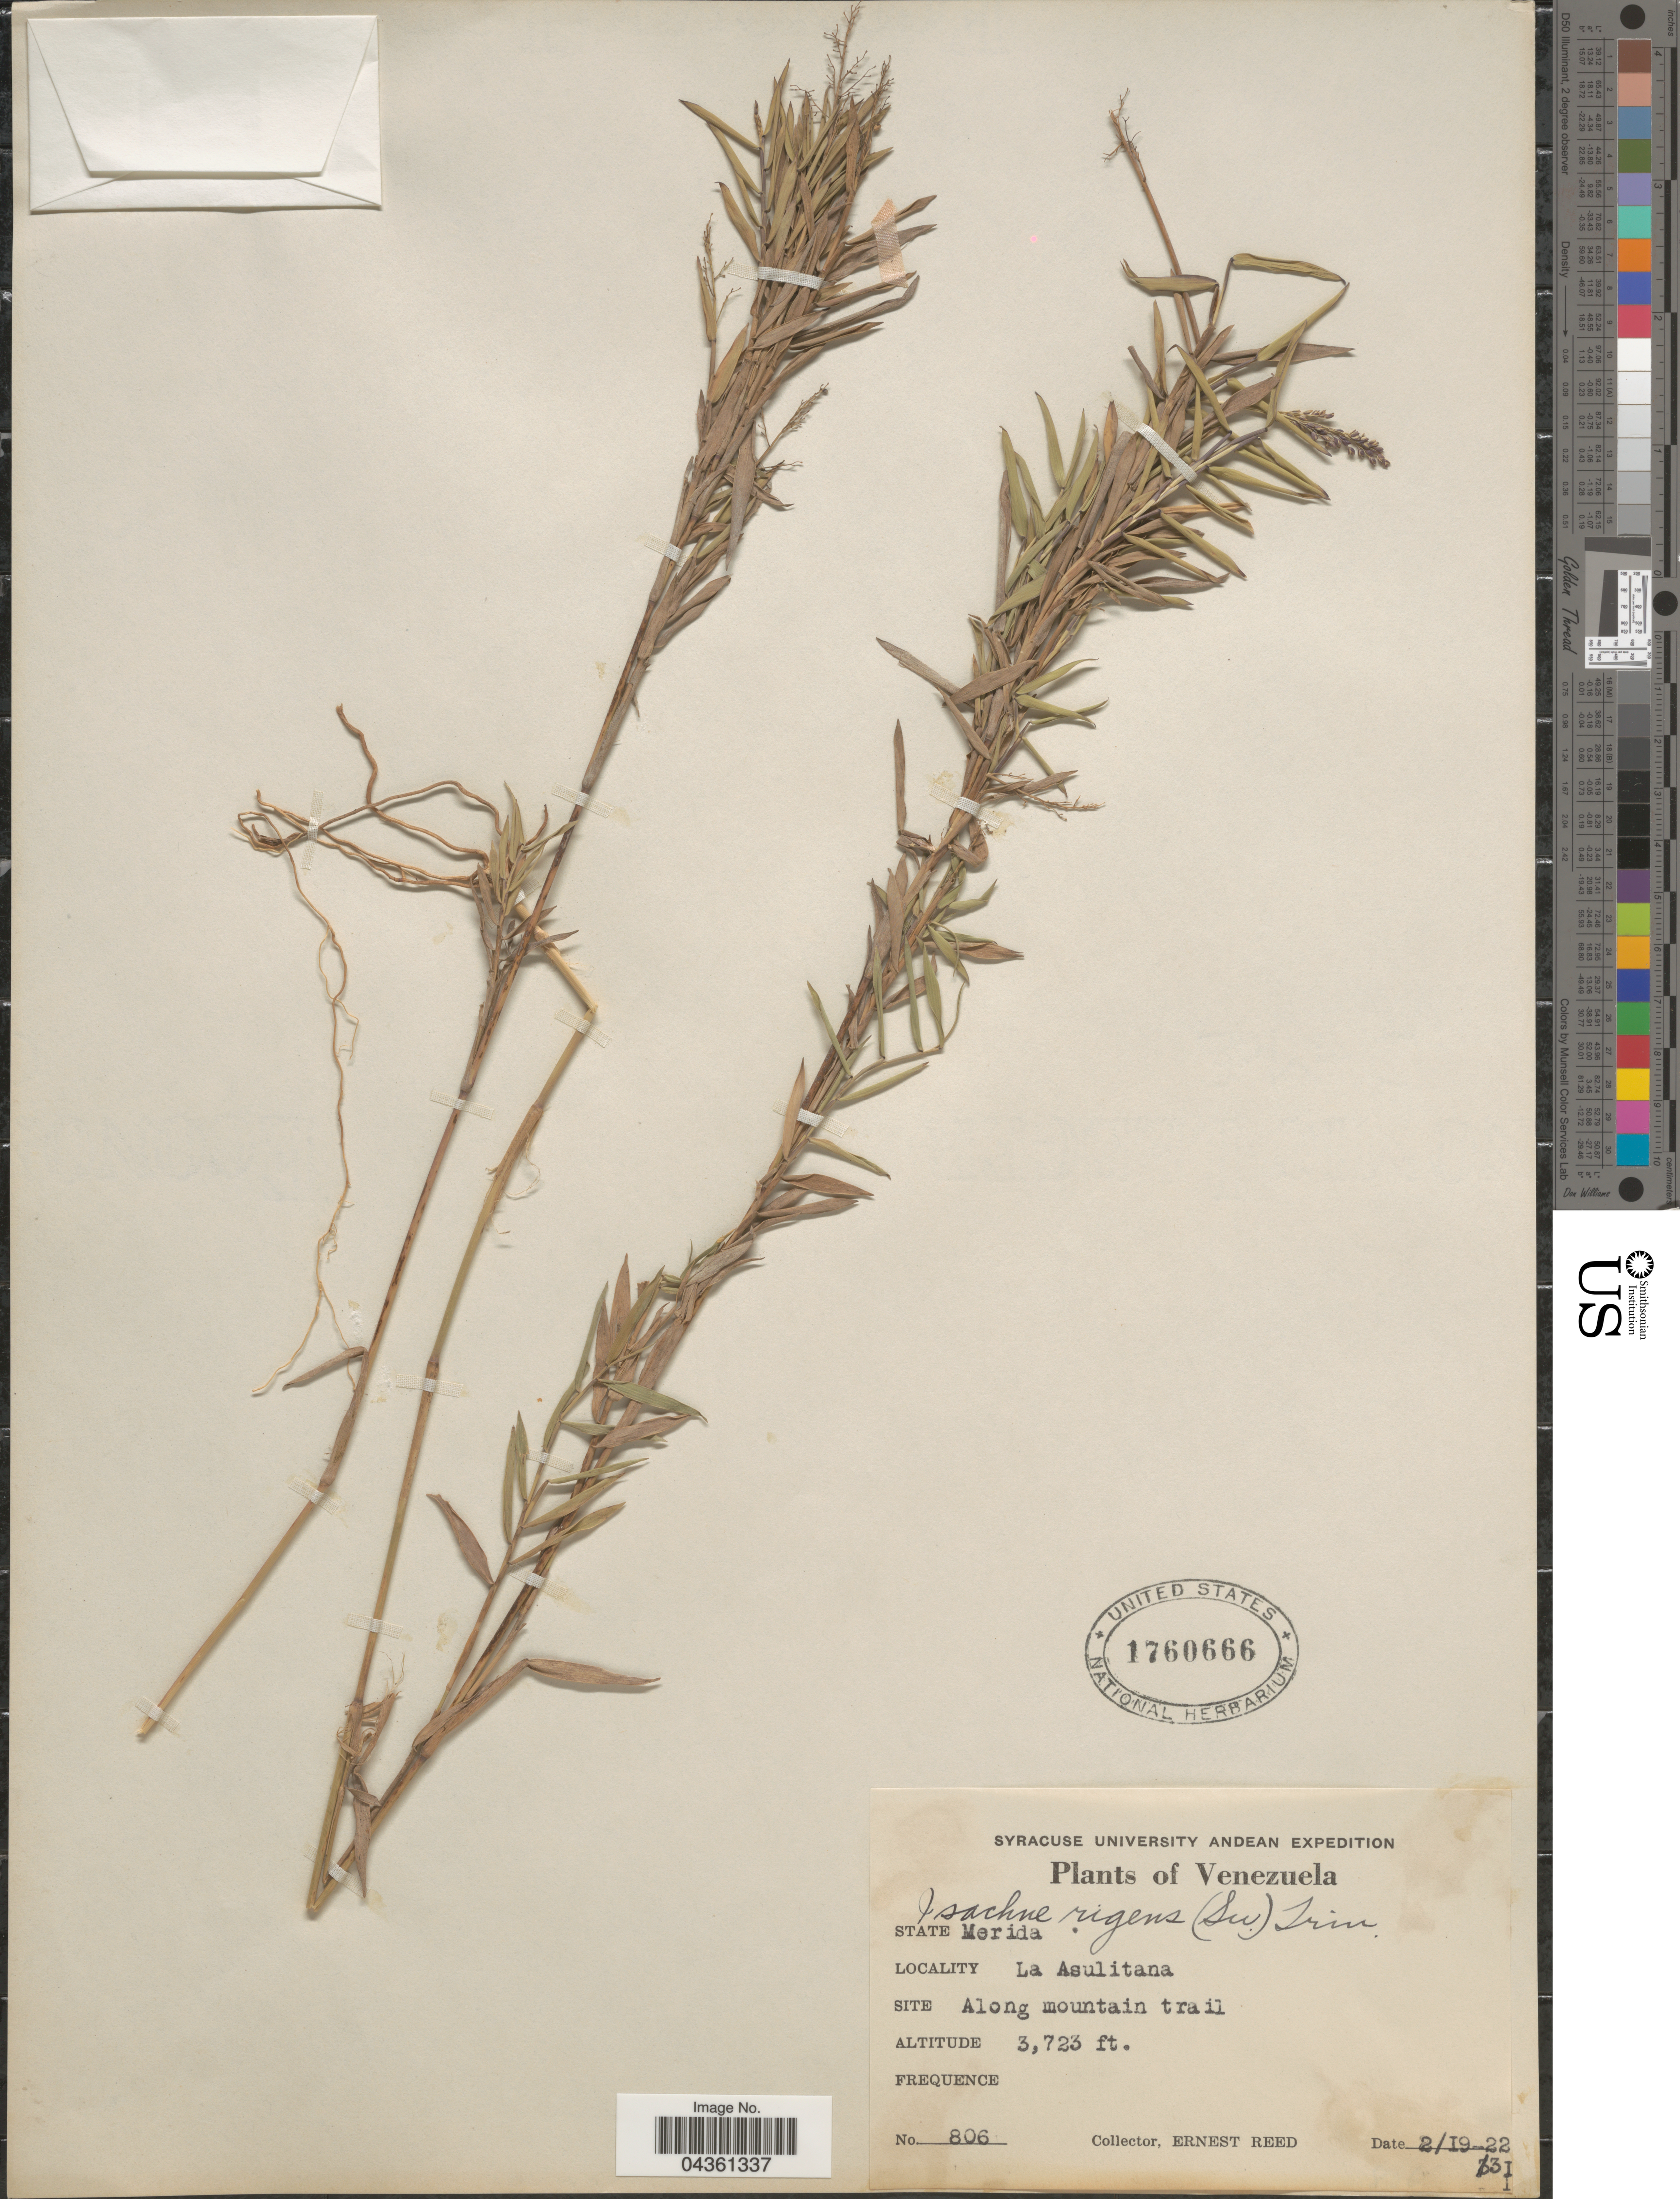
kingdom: Plantae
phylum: Tracheophyta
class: Liliopsida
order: Poales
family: Poaceae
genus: Isachne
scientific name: Isachne rigens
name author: (Sw.) Trin.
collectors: E. Reed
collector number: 806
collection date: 1922-02/1931-02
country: Venezuela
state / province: Merida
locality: Syracuse University Andean Expedition. La Asulitana. Site along mountain trail.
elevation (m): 1135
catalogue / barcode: US 1760666